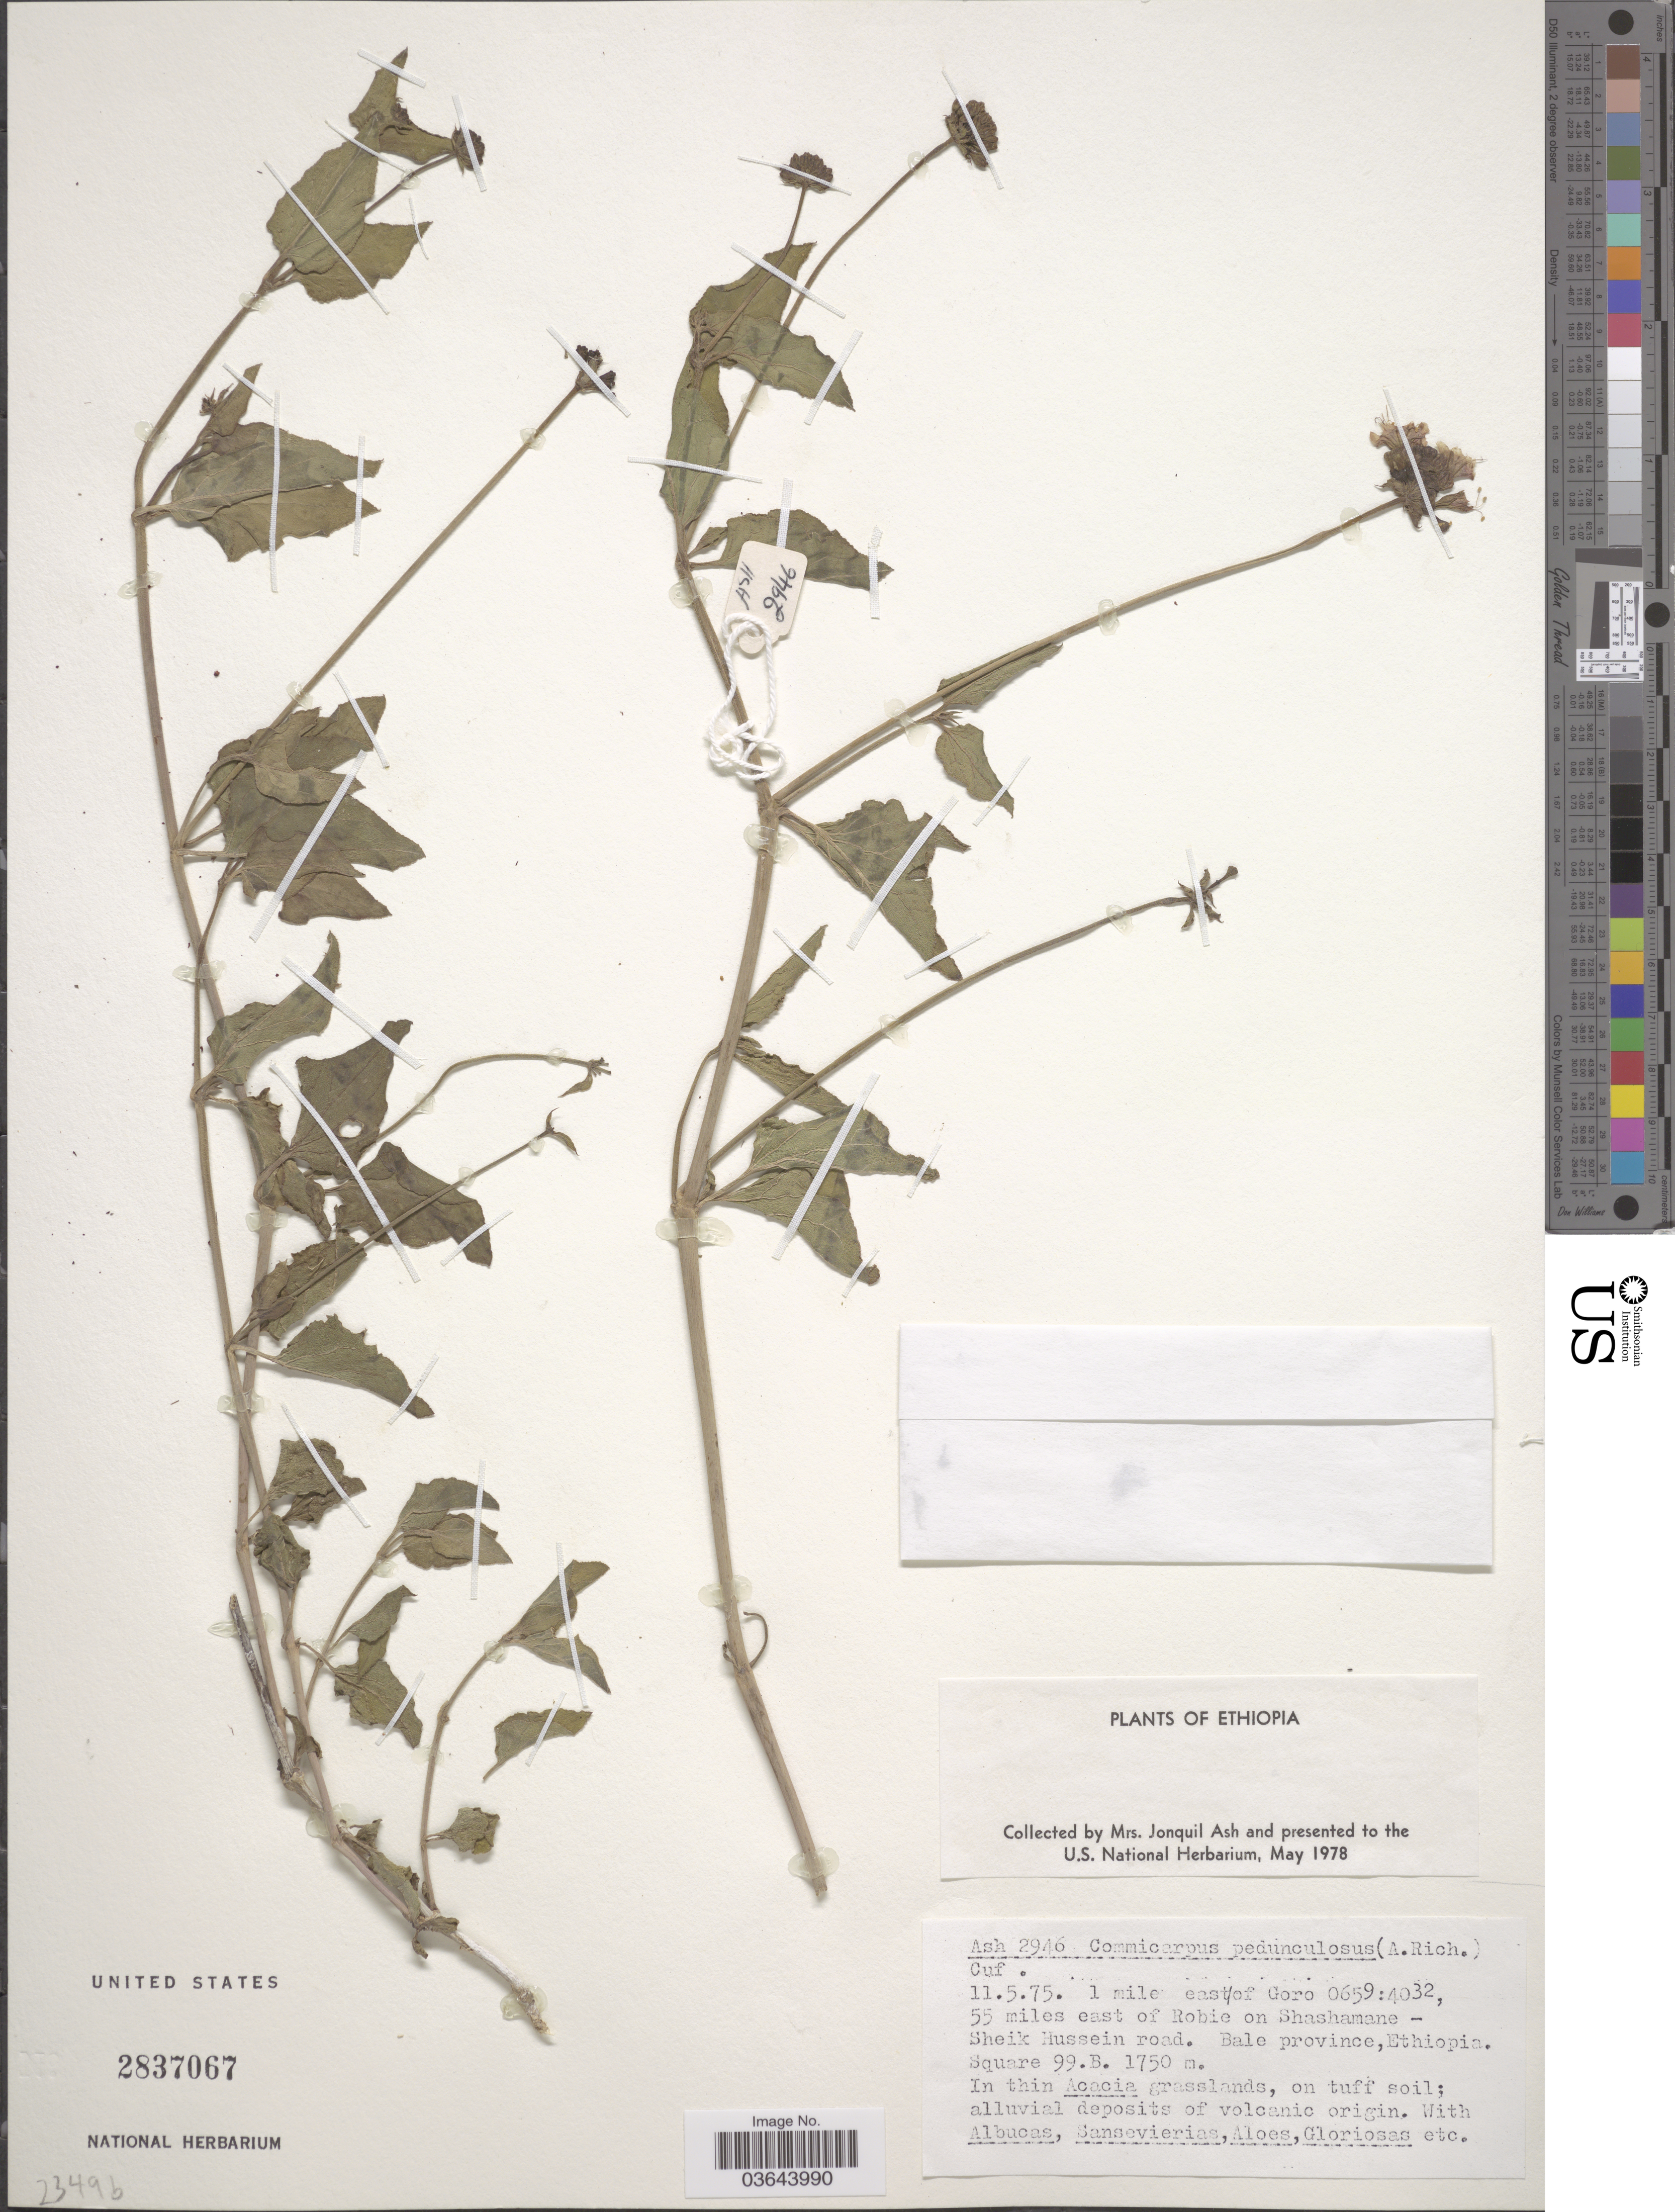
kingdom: Plantae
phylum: Tracheophyta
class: Magnoliopsida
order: Caryophyllales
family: Nyctaginaceae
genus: Boerhavia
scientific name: Boerhavia pedunculosa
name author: A. Rich.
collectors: J. Ash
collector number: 2946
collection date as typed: Transcribed d/m/y: 11/5/75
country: Ethiopia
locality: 1 miles east of Goro 0659:4032, 55 miles east of Robie on Shashamane-Sheik Hussein road. Bale province. Square 99.B.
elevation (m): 1750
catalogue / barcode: US 2837067